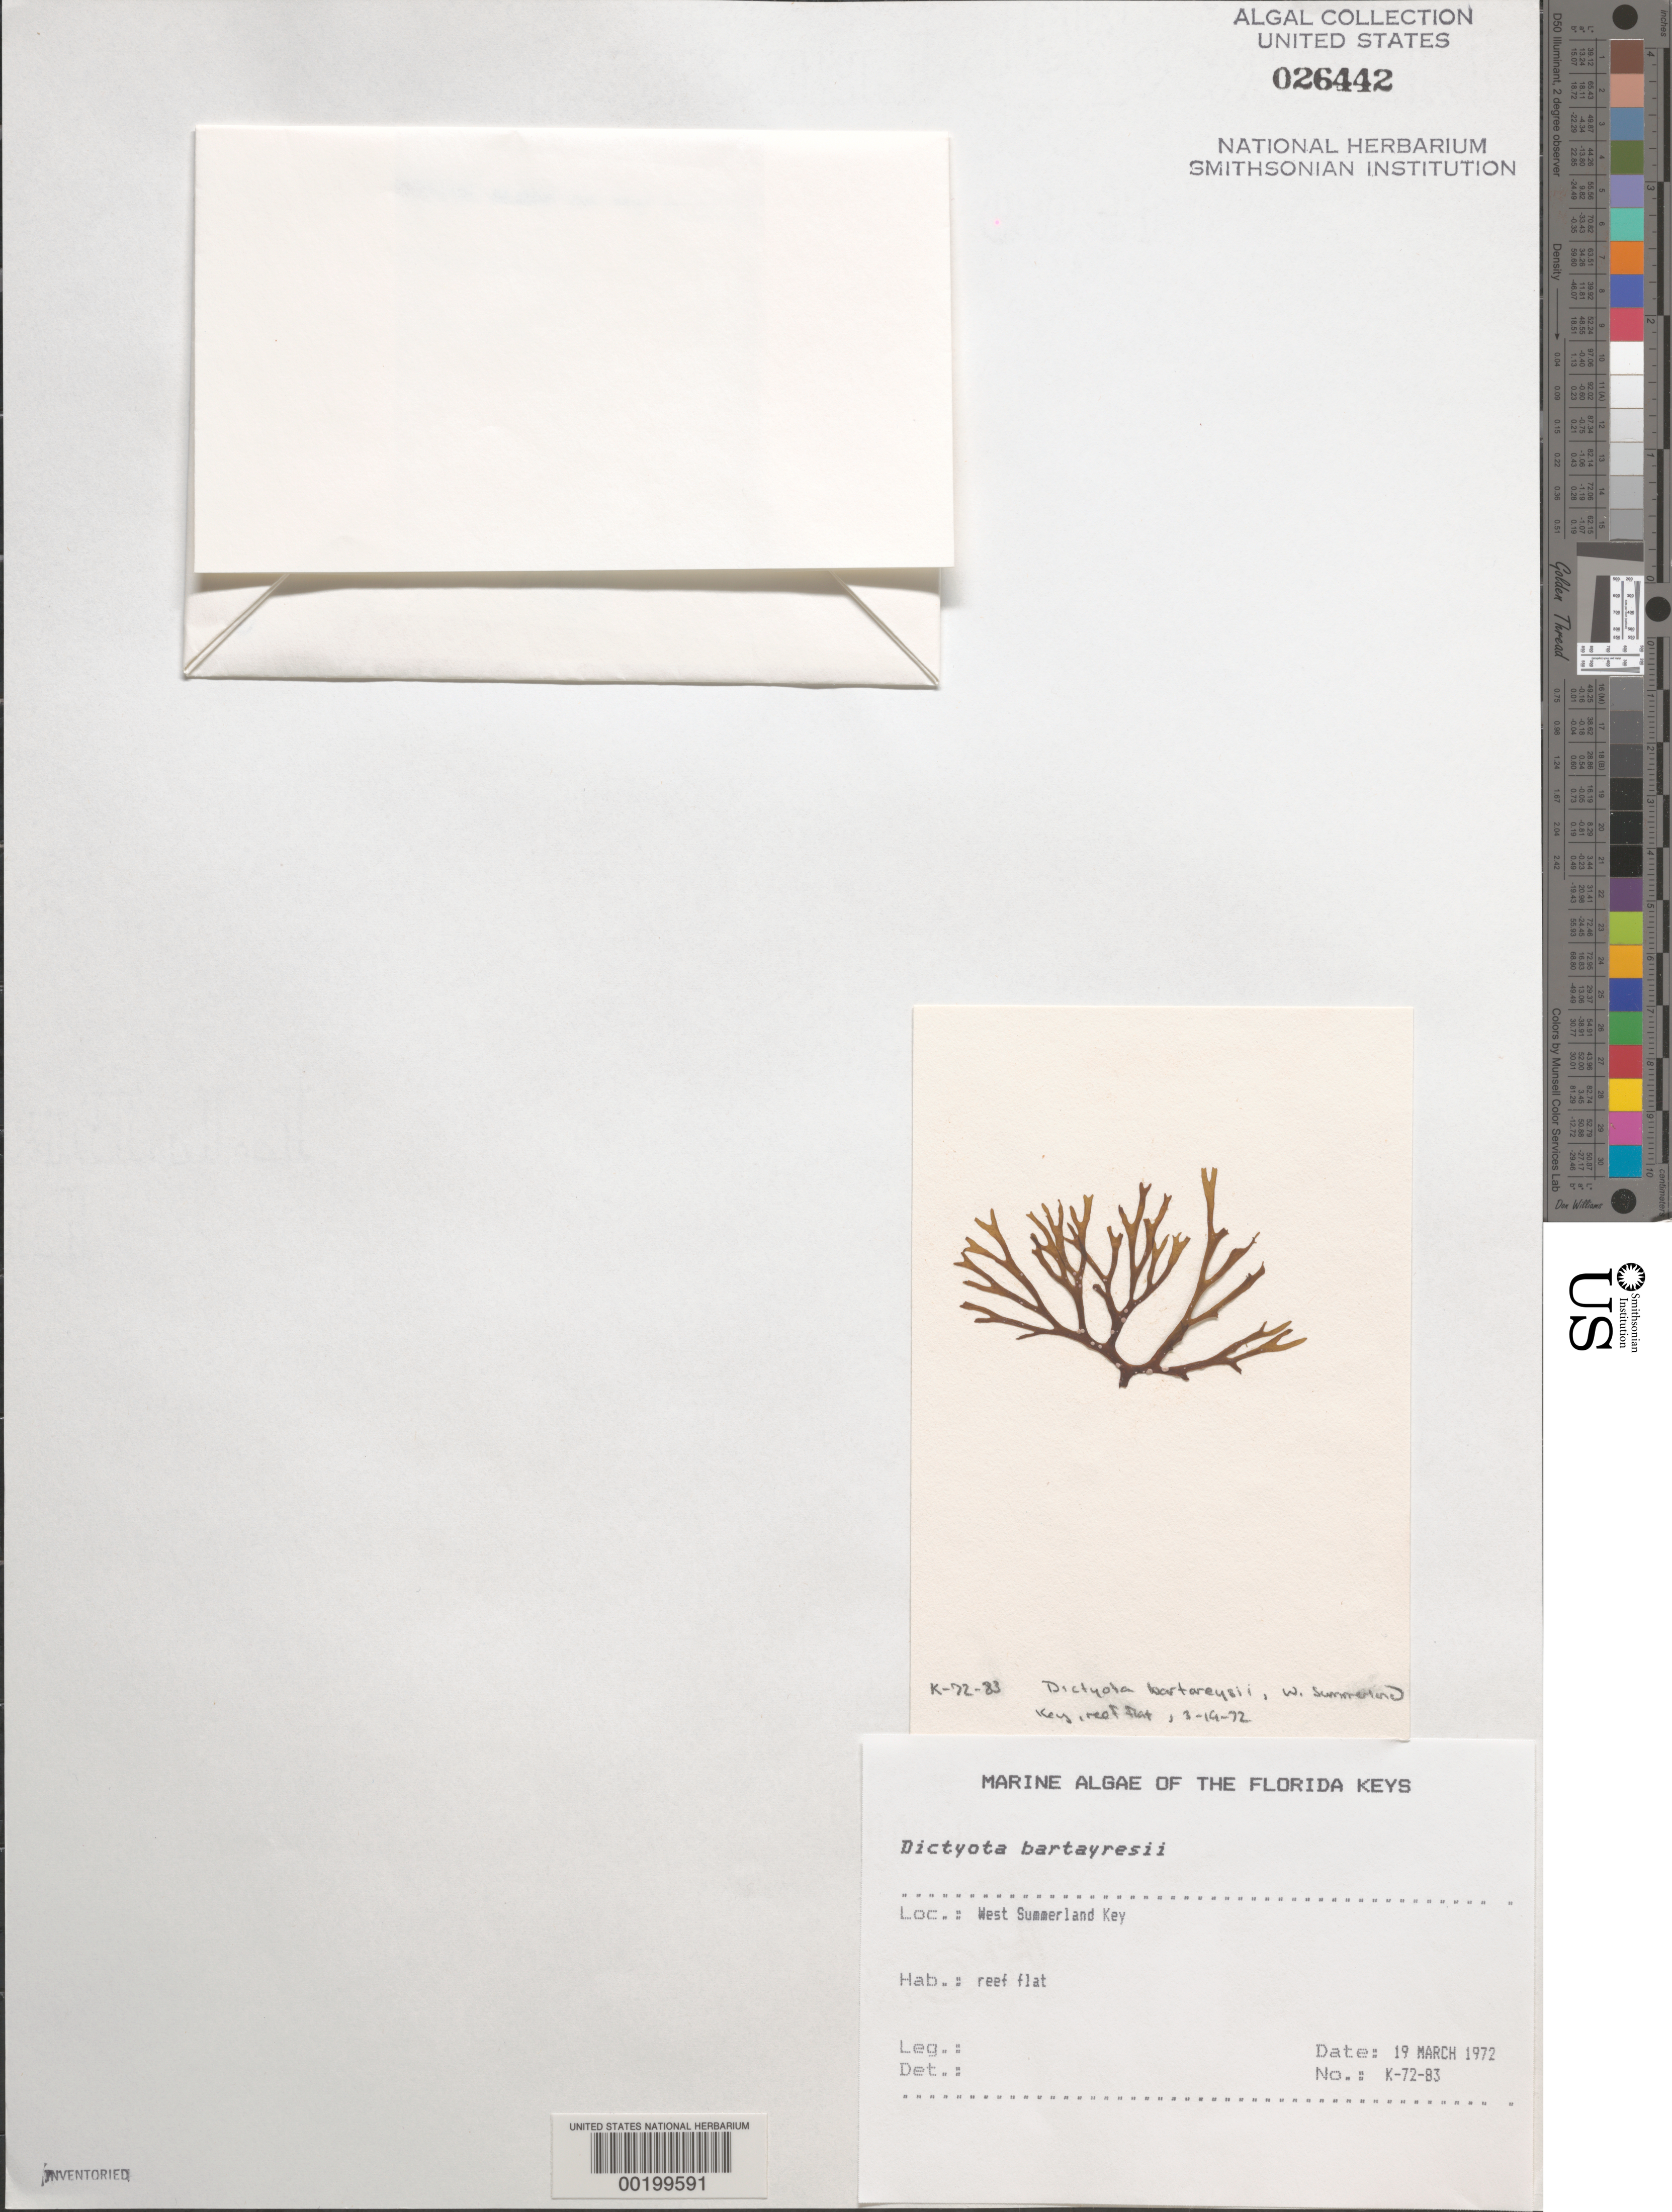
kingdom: Chromista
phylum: Ochrophyta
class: Phaeophyceae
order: Dictyotales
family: Dictyotaceae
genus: Dictyota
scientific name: Dictyota bartayresiana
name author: J.V.Lamouroux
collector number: K-72-83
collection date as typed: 19 Mar 1972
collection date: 1972-03-19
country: United States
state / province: Florida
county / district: Monroe County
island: West Summerland Key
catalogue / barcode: US 26442